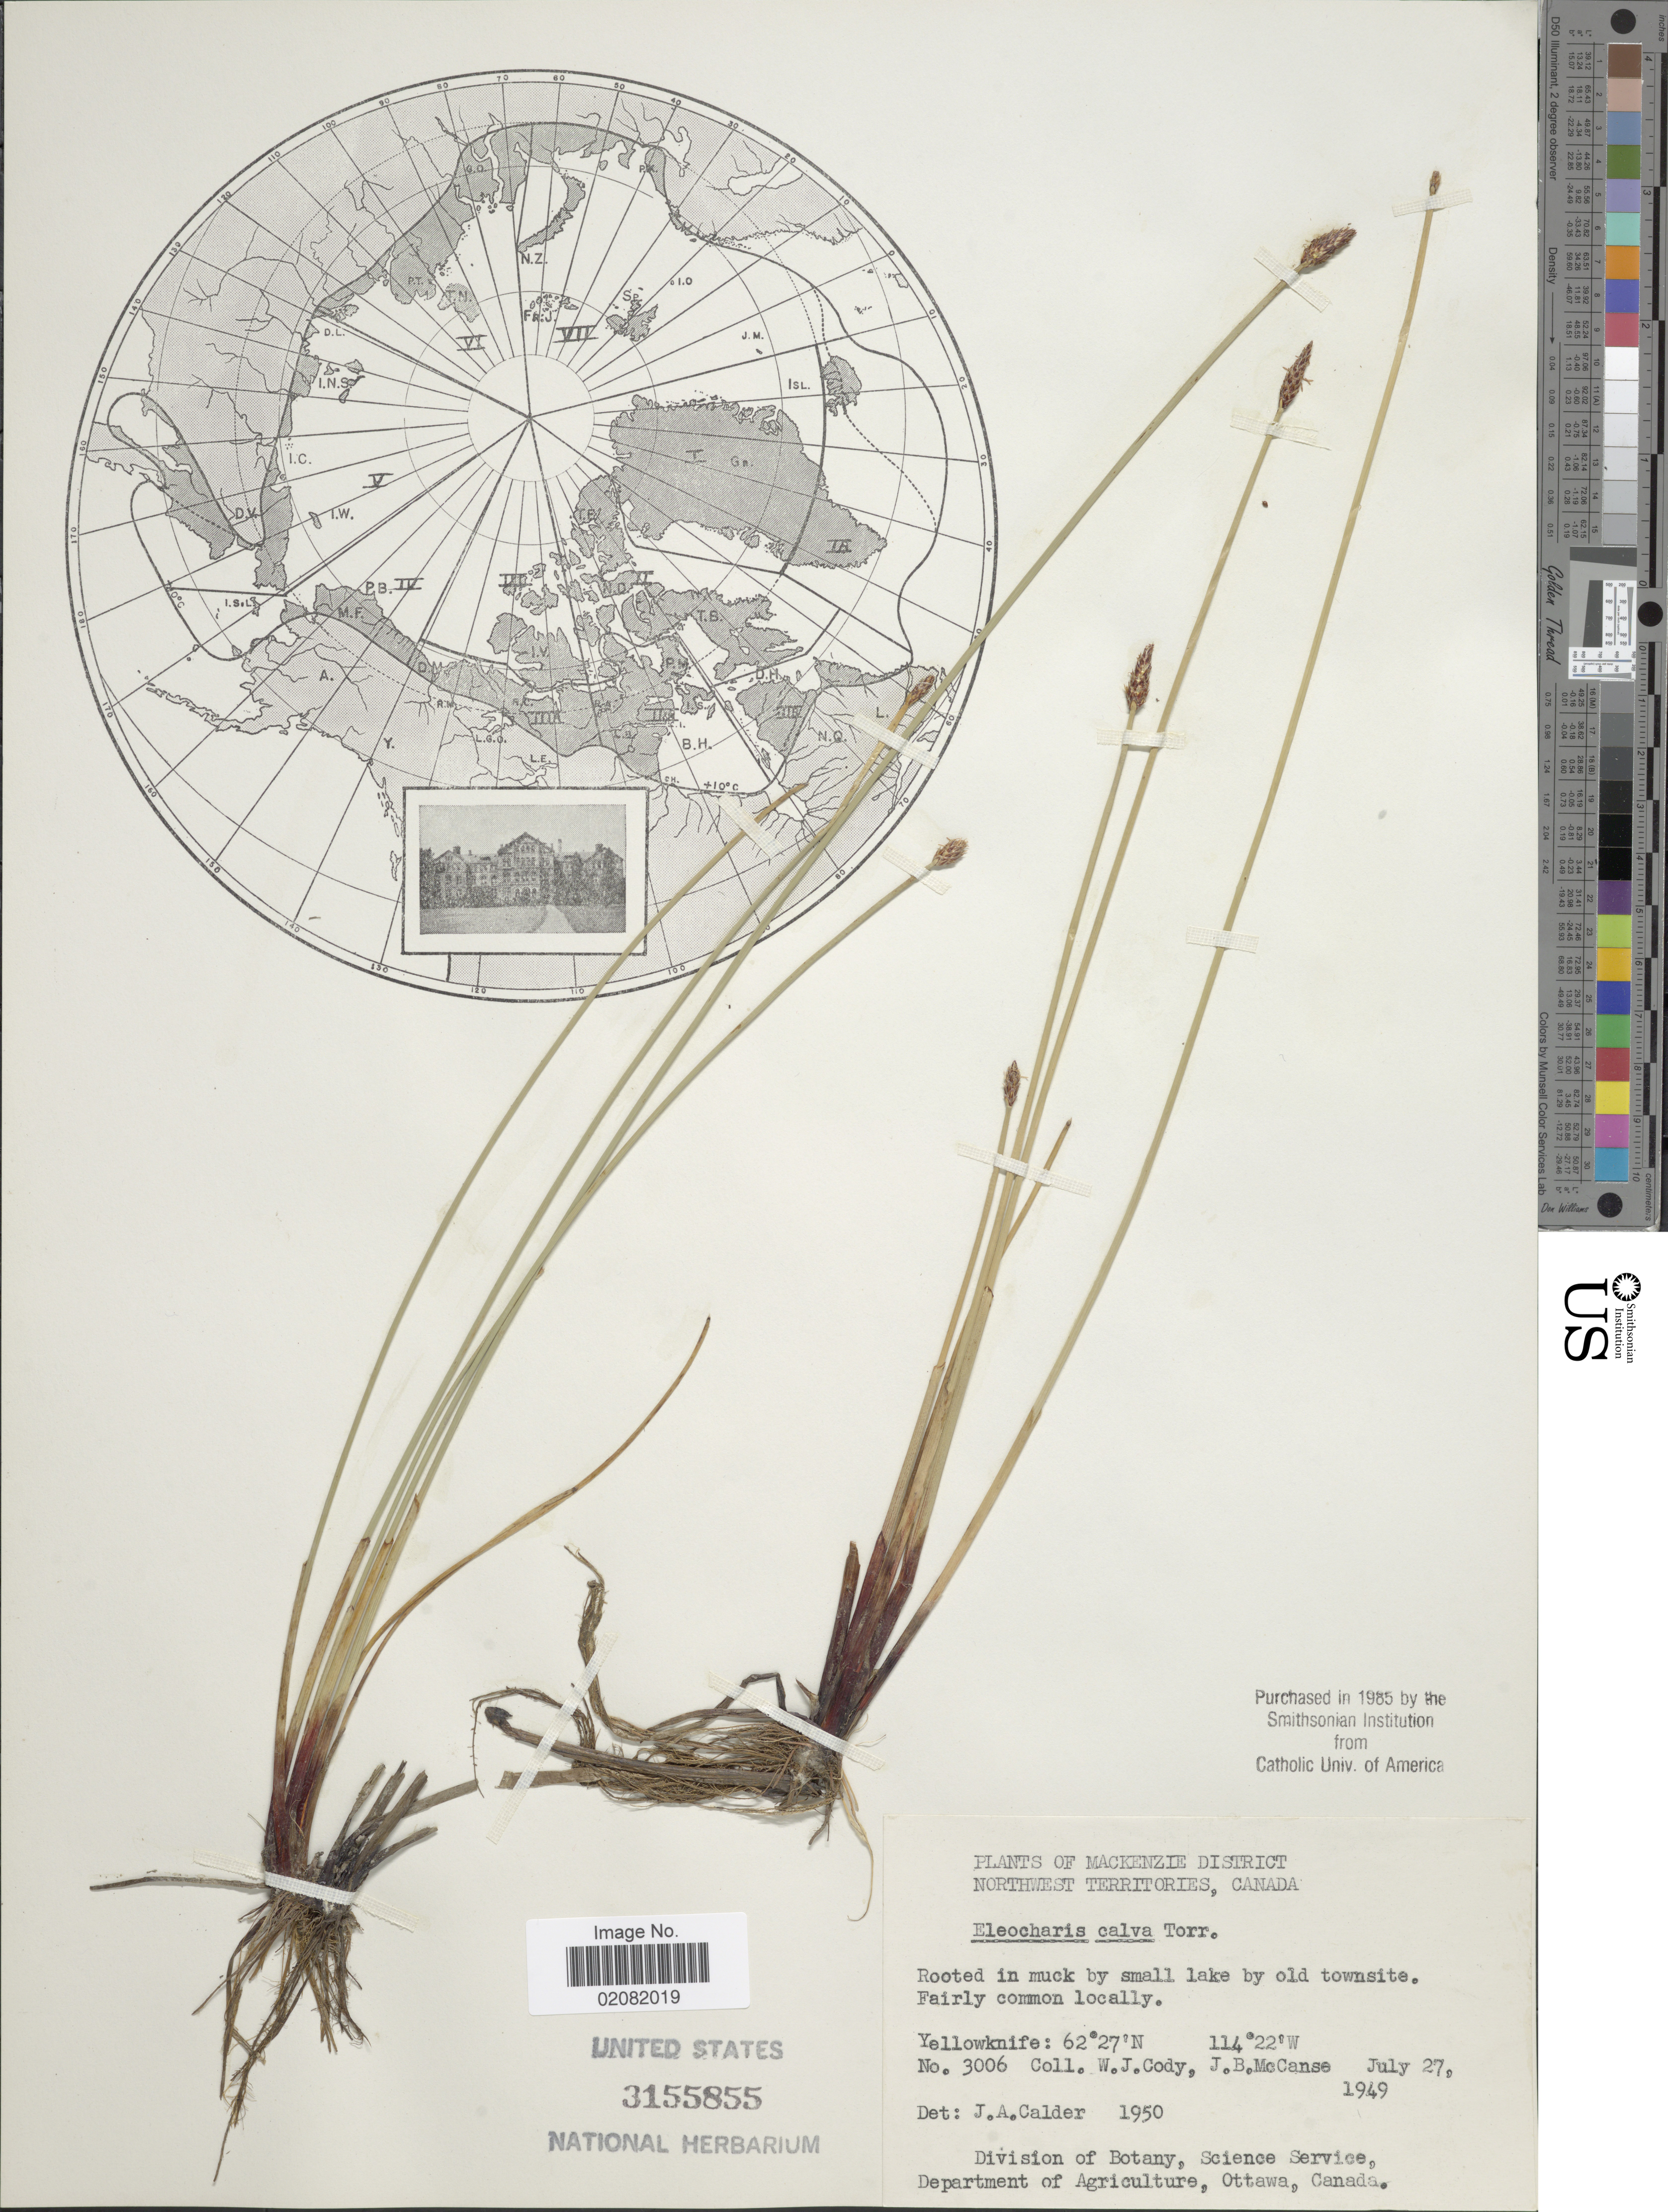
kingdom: Plantae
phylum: Tracheophyta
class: Liliopsida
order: Poales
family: Cyperaceae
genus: Eleocharis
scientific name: Eleocharis palustris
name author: (L.) Roem. & Schult.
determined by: Strong, Mark T., (BOT), Smithsonian Institution - National Museum of Natural History (UNITED STATES)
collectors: W. Cody & J. McCanse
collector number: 3006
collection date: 1949-07-27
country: Canada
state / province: Northwest Territories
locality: Mackenzie District, Rooted in muck by small lake by old townsite. Fairly common locally, Yellowknife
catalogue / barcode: US 3155855